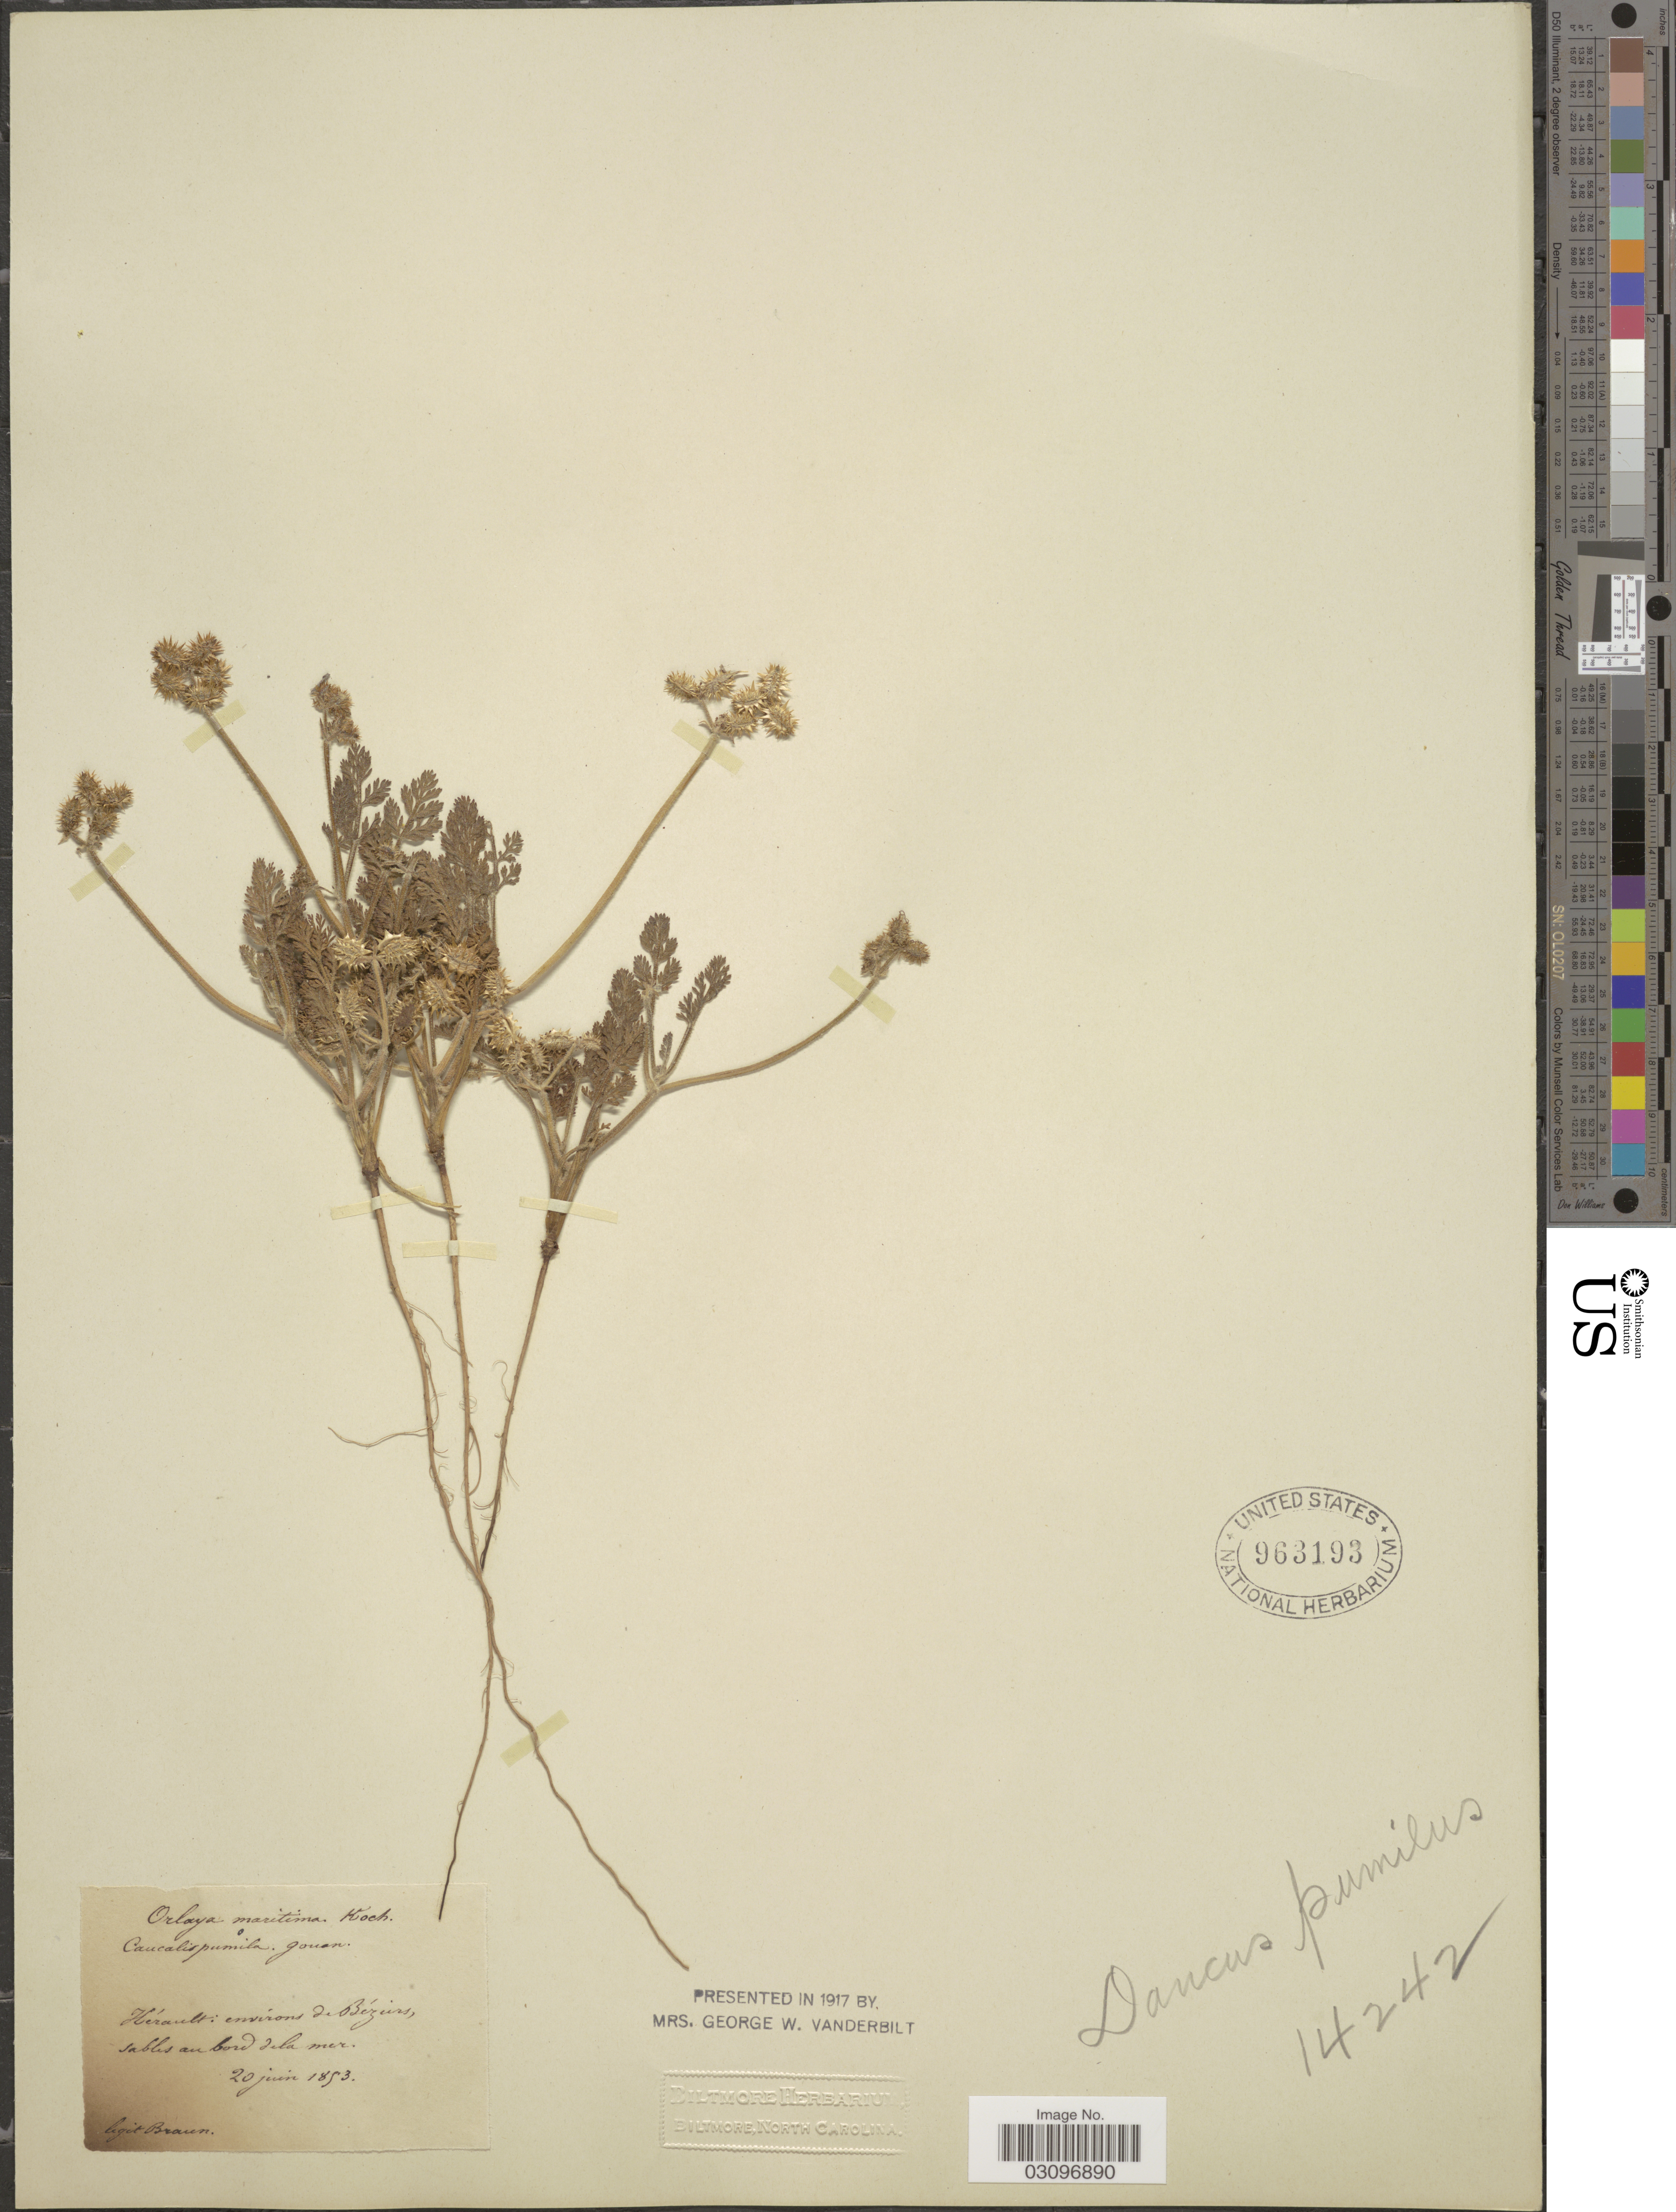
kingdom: Plantae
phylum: Tracheophyta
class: Magnoliopsida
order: Apiales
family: Apiaceae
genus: Daucus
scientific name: Daucus pumilus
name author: (L.) Hoffmanns. & Link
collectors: Braun, --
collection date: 1853-06-20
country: France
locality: Hérault: environs de Bézurs, sables au bord dela mer.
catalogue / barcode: US 963193